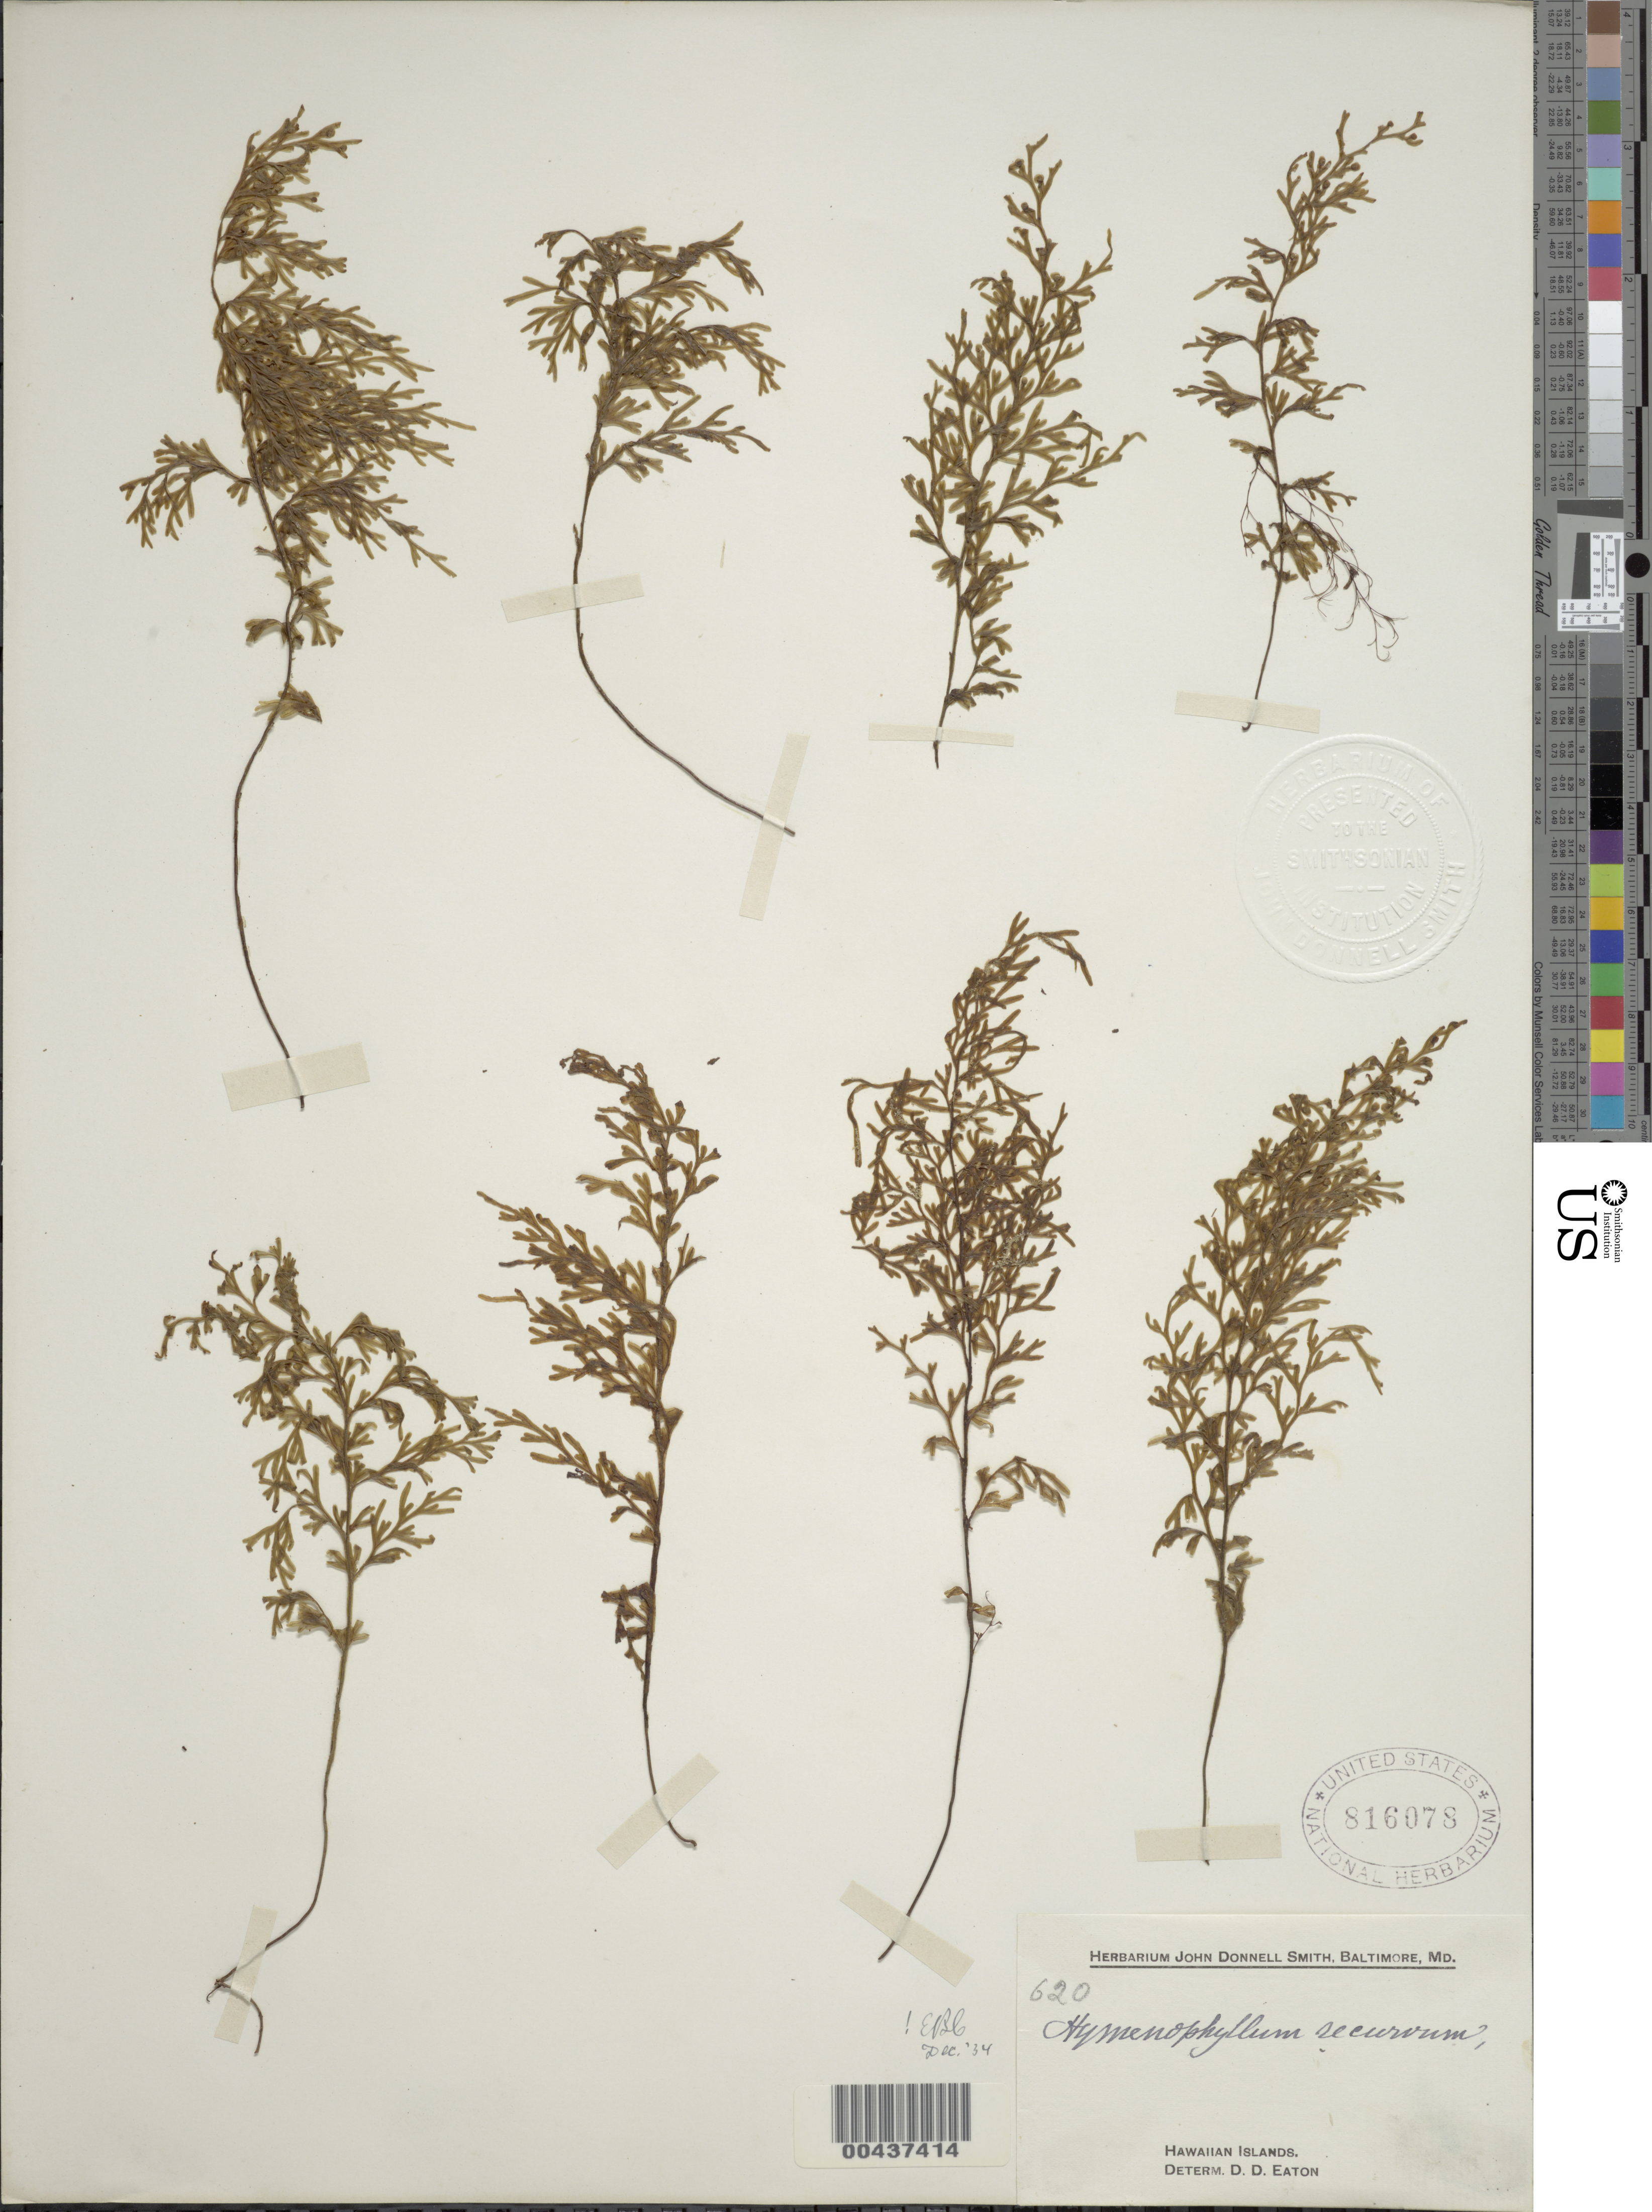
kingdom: Plantae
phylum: Tracheophyta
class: Polypodiopsida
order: Hymenophyllales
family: Hymenophyllaceae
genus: Hymenophyllum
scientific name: Hymenophyllum recurvum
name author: Gaudich.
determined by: Eaton, D. D.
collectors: J. Donnell Smith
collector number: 620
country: United States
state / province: Hawaii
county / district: Hawaii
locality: Hawaiian Islands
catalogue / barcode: US 816078